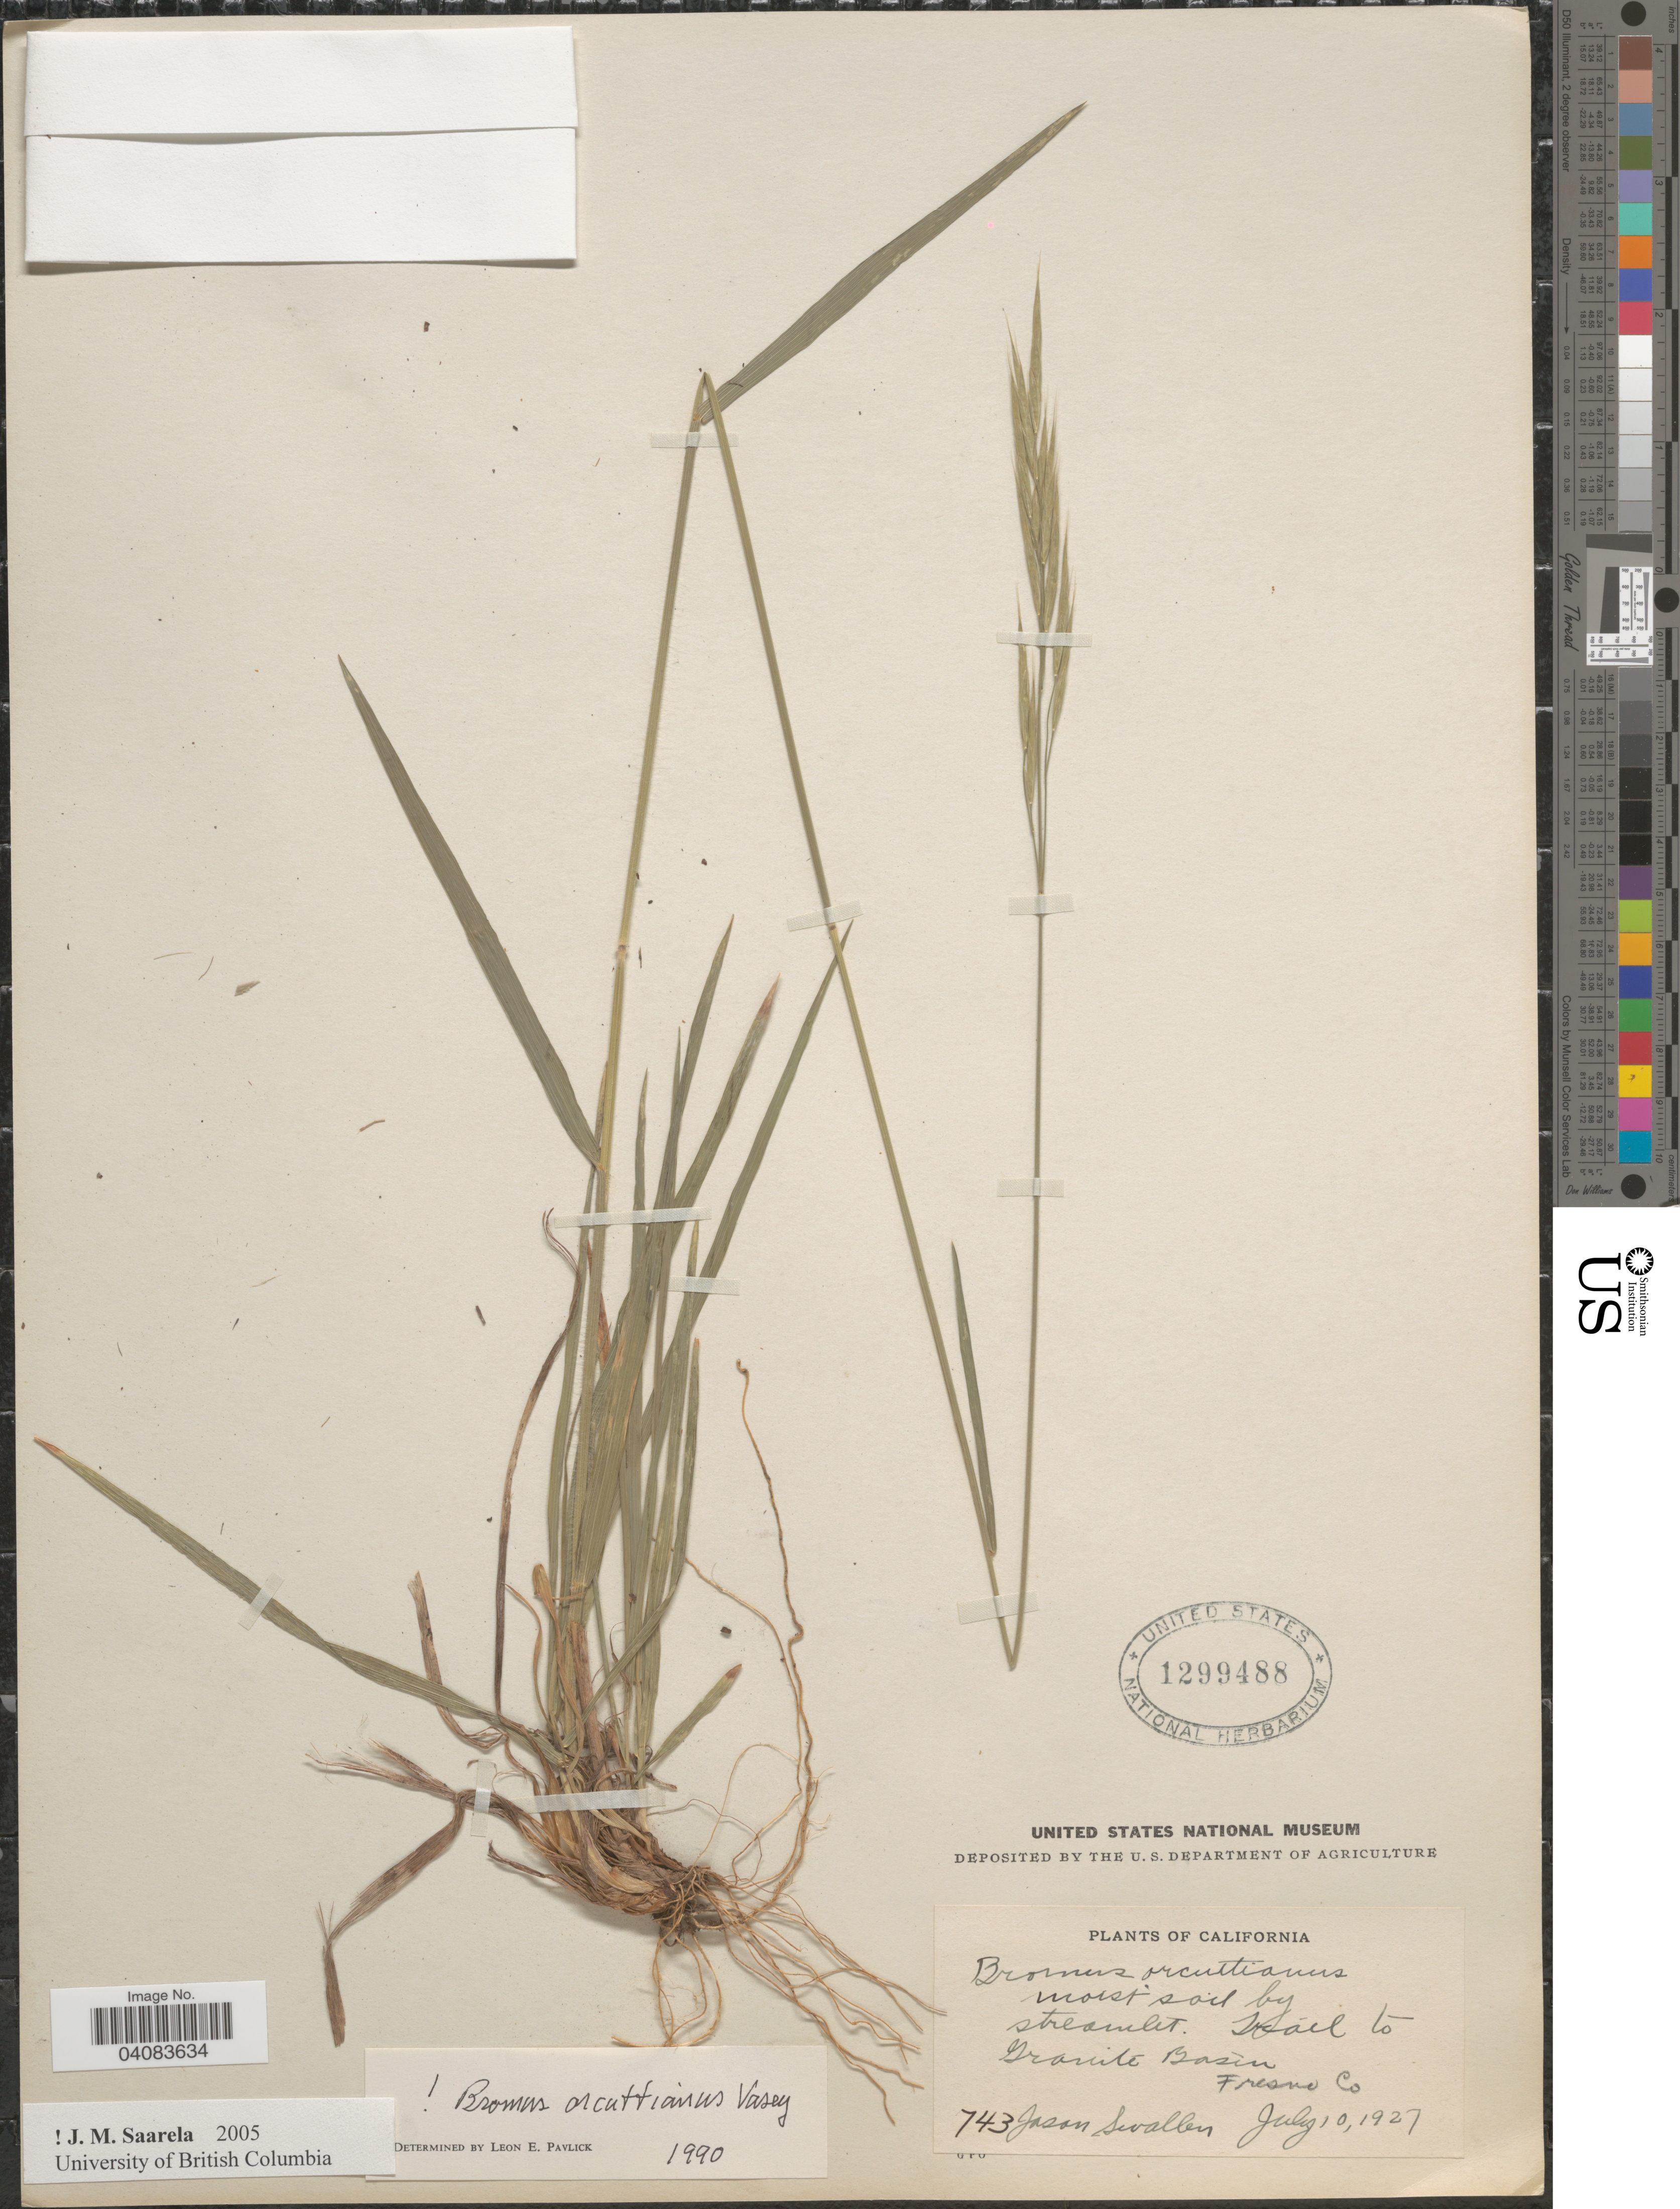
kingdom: Plantae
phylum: Tracheophyta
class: Liliopsida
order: Poales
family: Poaceae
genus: Bromus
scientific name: Bromus orcuttianus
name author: Vasey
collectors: J. R. Swallen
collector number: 743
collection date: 1927-07-10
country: United States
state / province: California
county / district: Fresno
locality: By streamlet. Trail to Granite Basin. Fresno Co.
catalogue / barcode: US 1299488